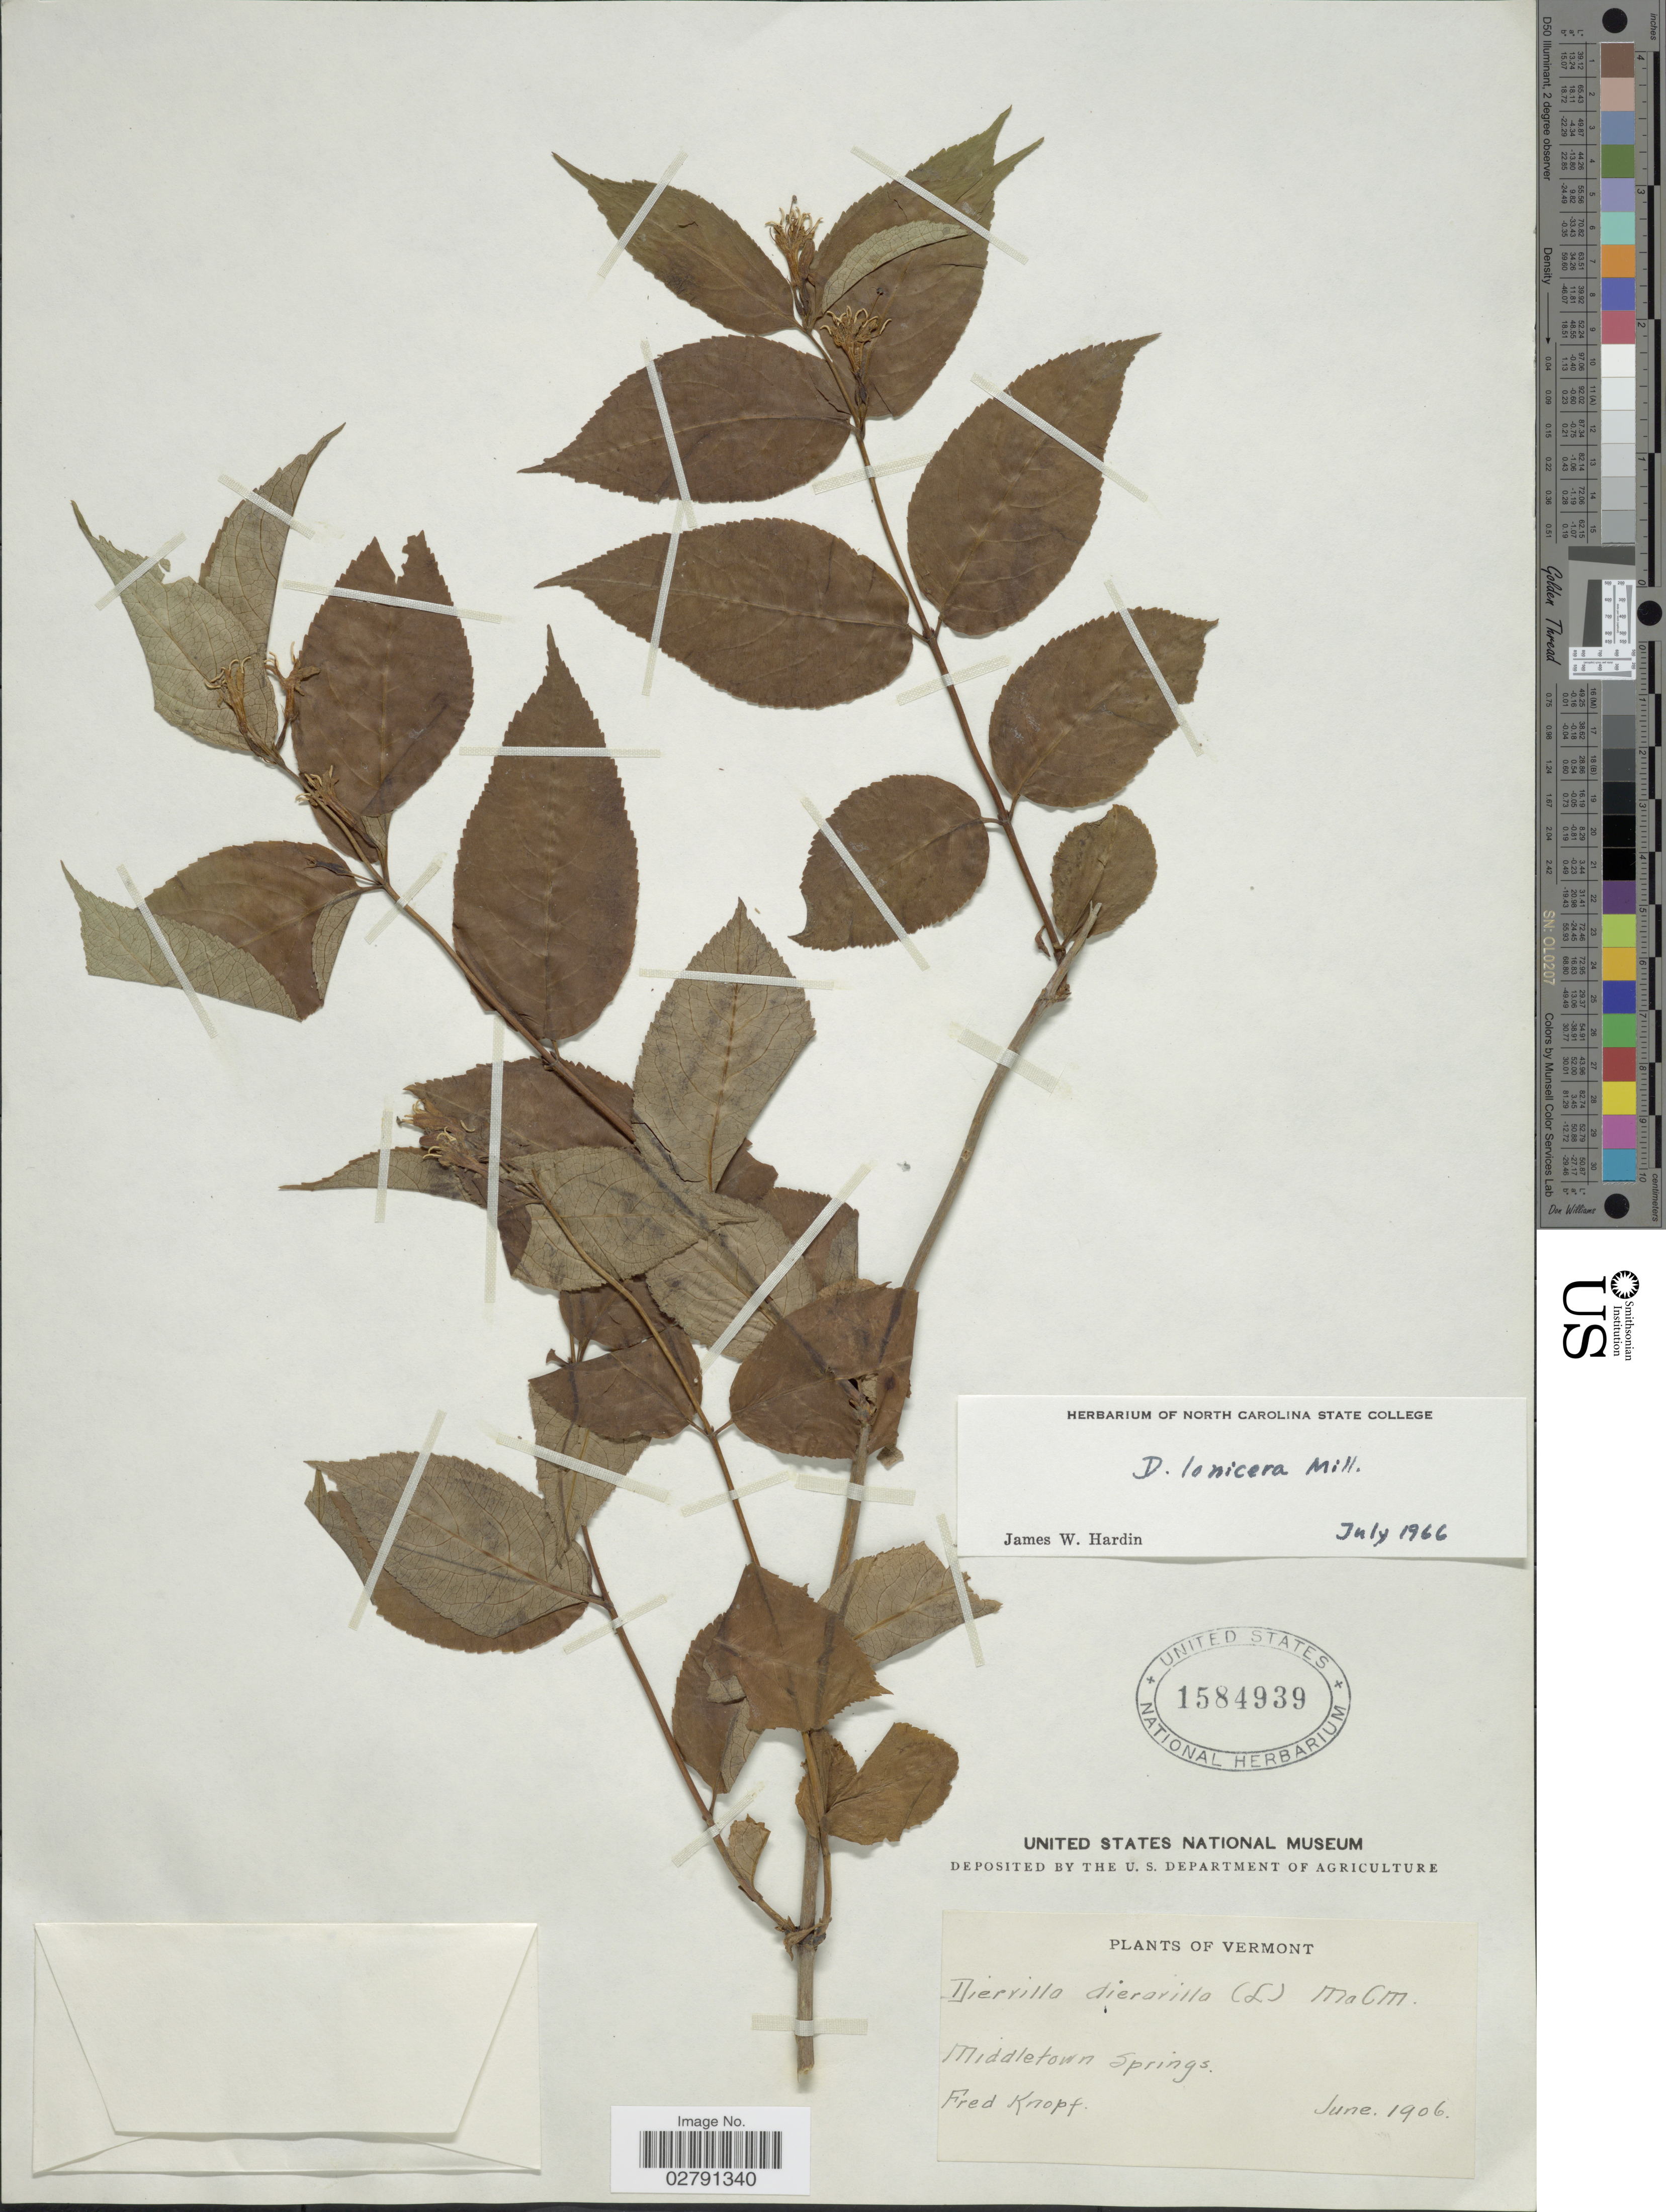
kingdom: Plantae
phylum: Tracheophyta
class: Magnoliopsida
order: Dipsacales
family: Caprifoliaceae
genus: Diervilla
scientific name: Diervilla lonicera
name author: Mill.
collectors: F. Knopf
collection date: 1906-06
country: United States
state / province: Vermont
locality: Middletown Springs.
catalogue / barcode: US 1584939